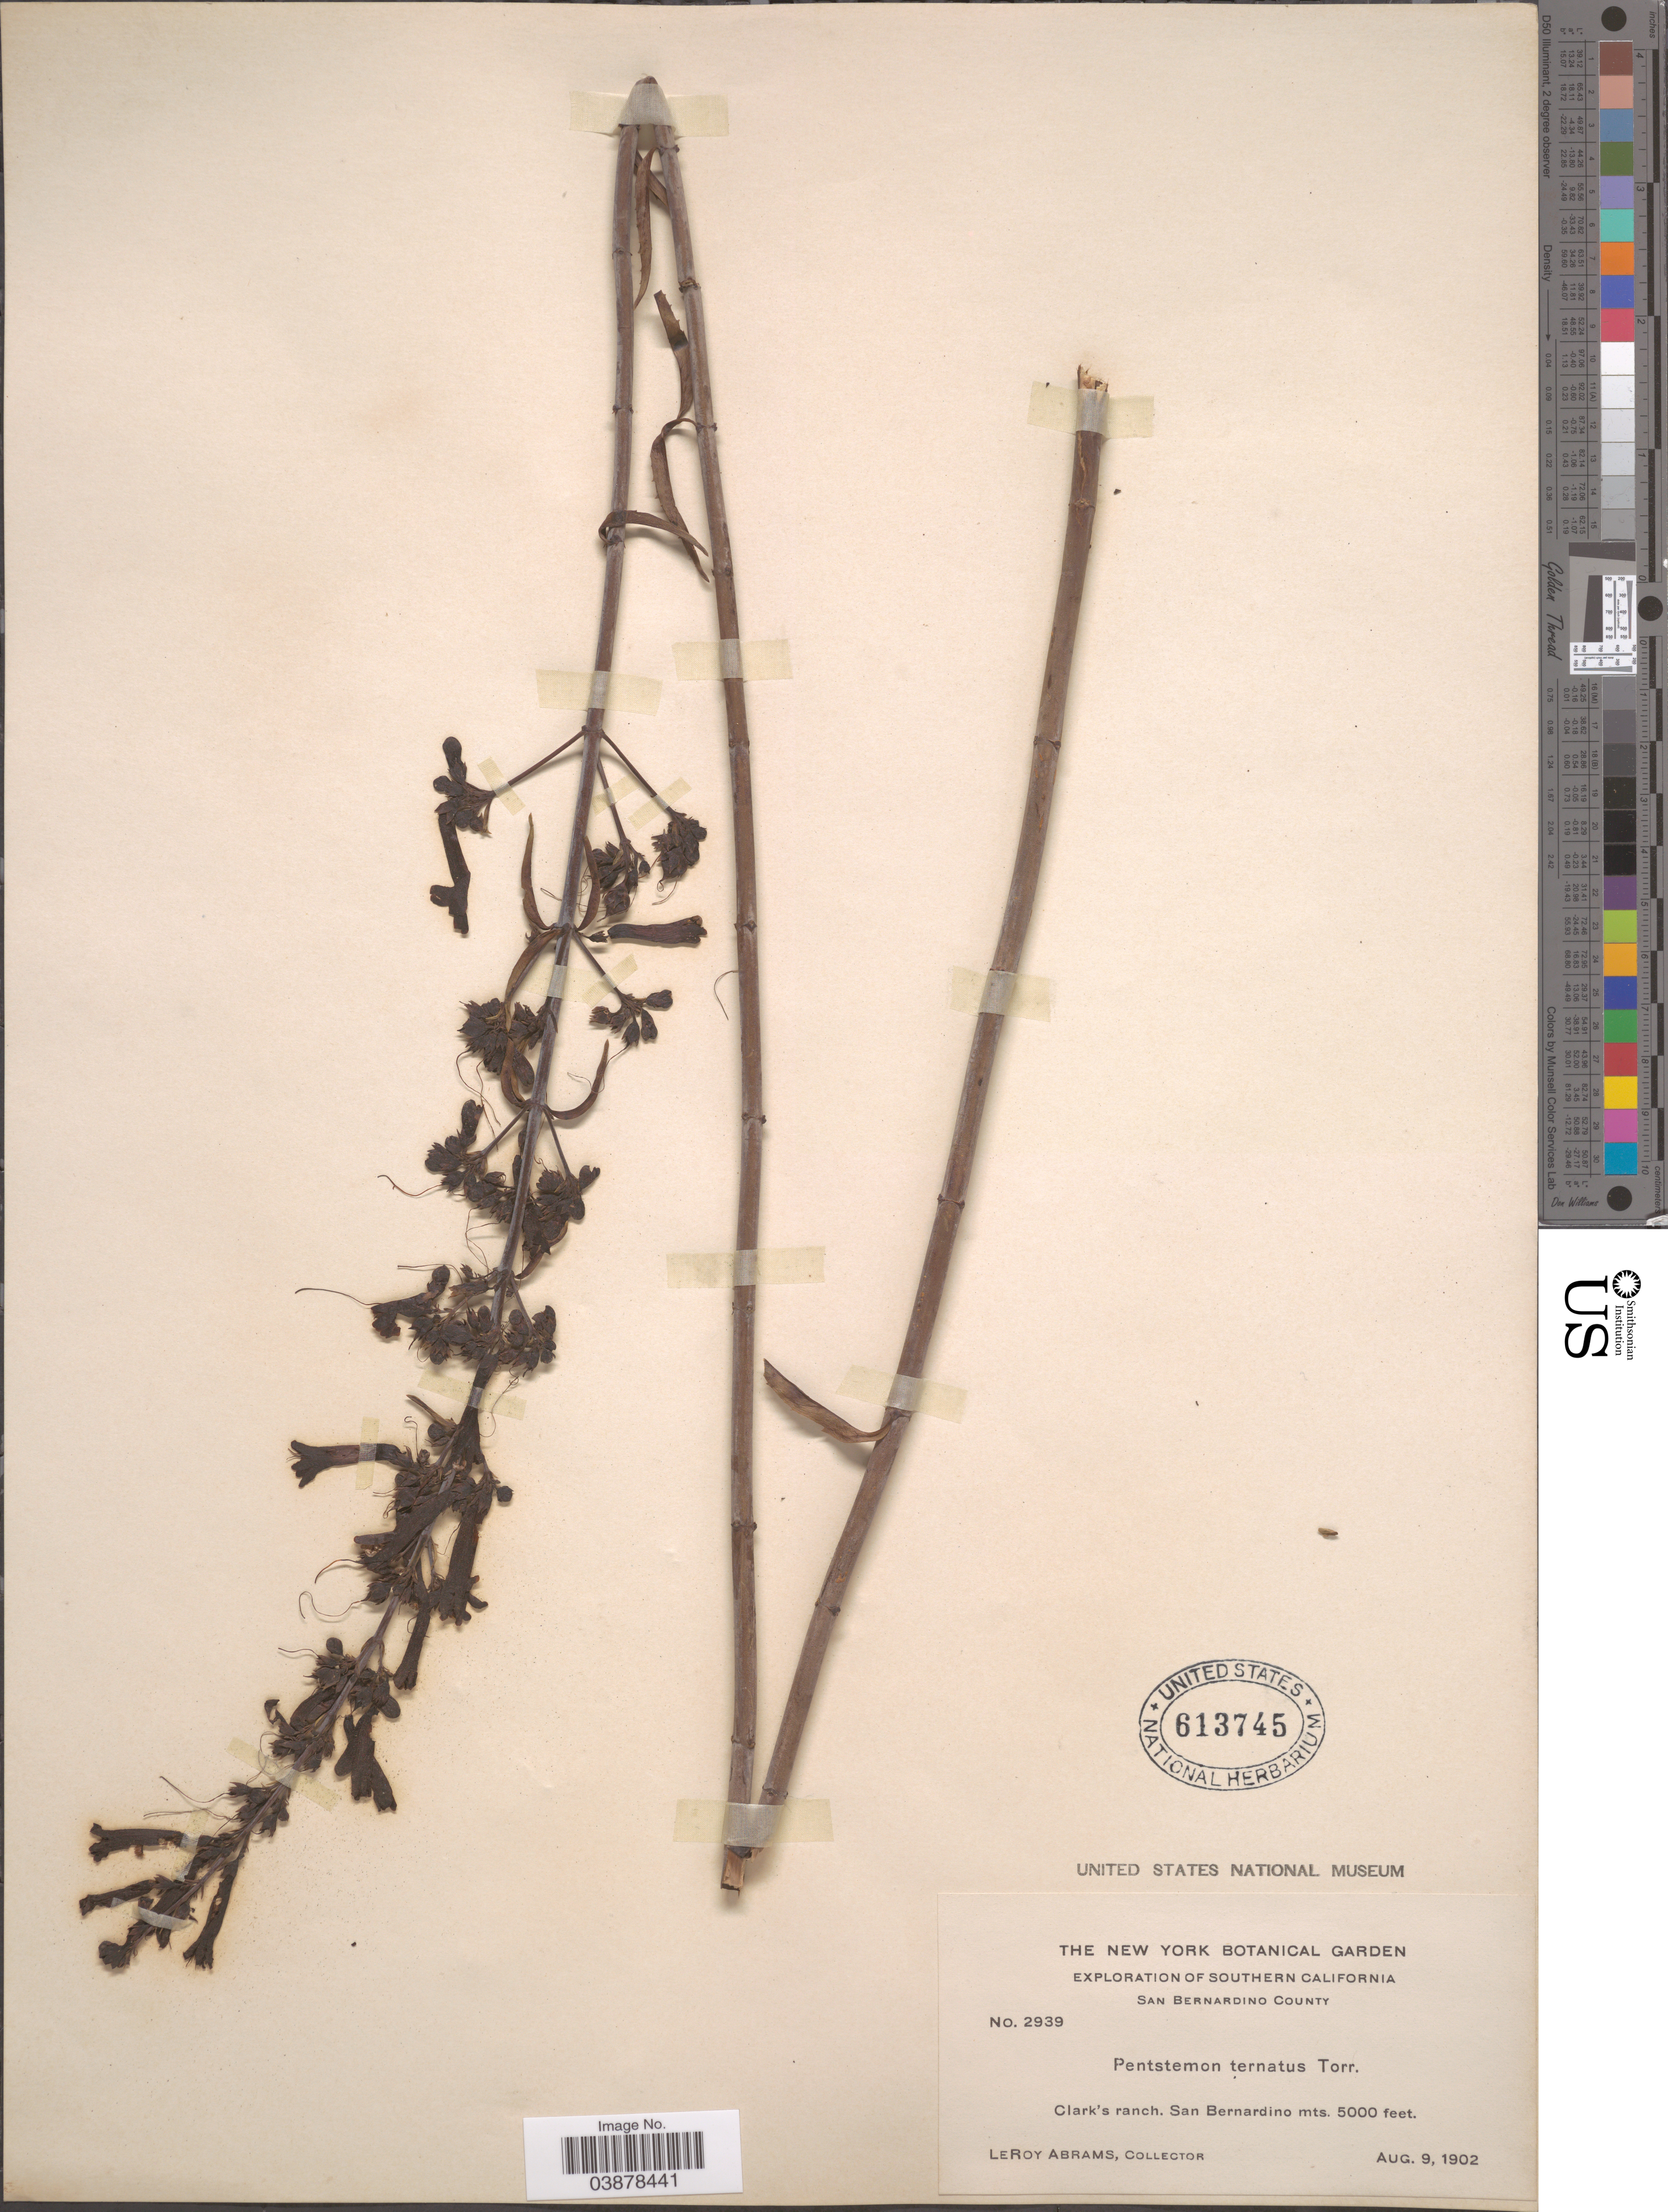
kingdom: Plantae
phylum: Tracheophyta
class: Magnoliopsida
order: Lamiales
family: Plantaginaceae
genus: Penstemon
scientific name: Penstemon ternatus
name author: Torr. ex A. Gray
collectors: L. Abrams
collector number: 2939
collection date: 1902-08-09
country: United States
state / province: California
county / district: San Bernardino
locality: Southern California. San Bernardino County. Clark's ranch. San Bernardino mts.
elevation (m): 1524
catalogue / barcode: US 613745